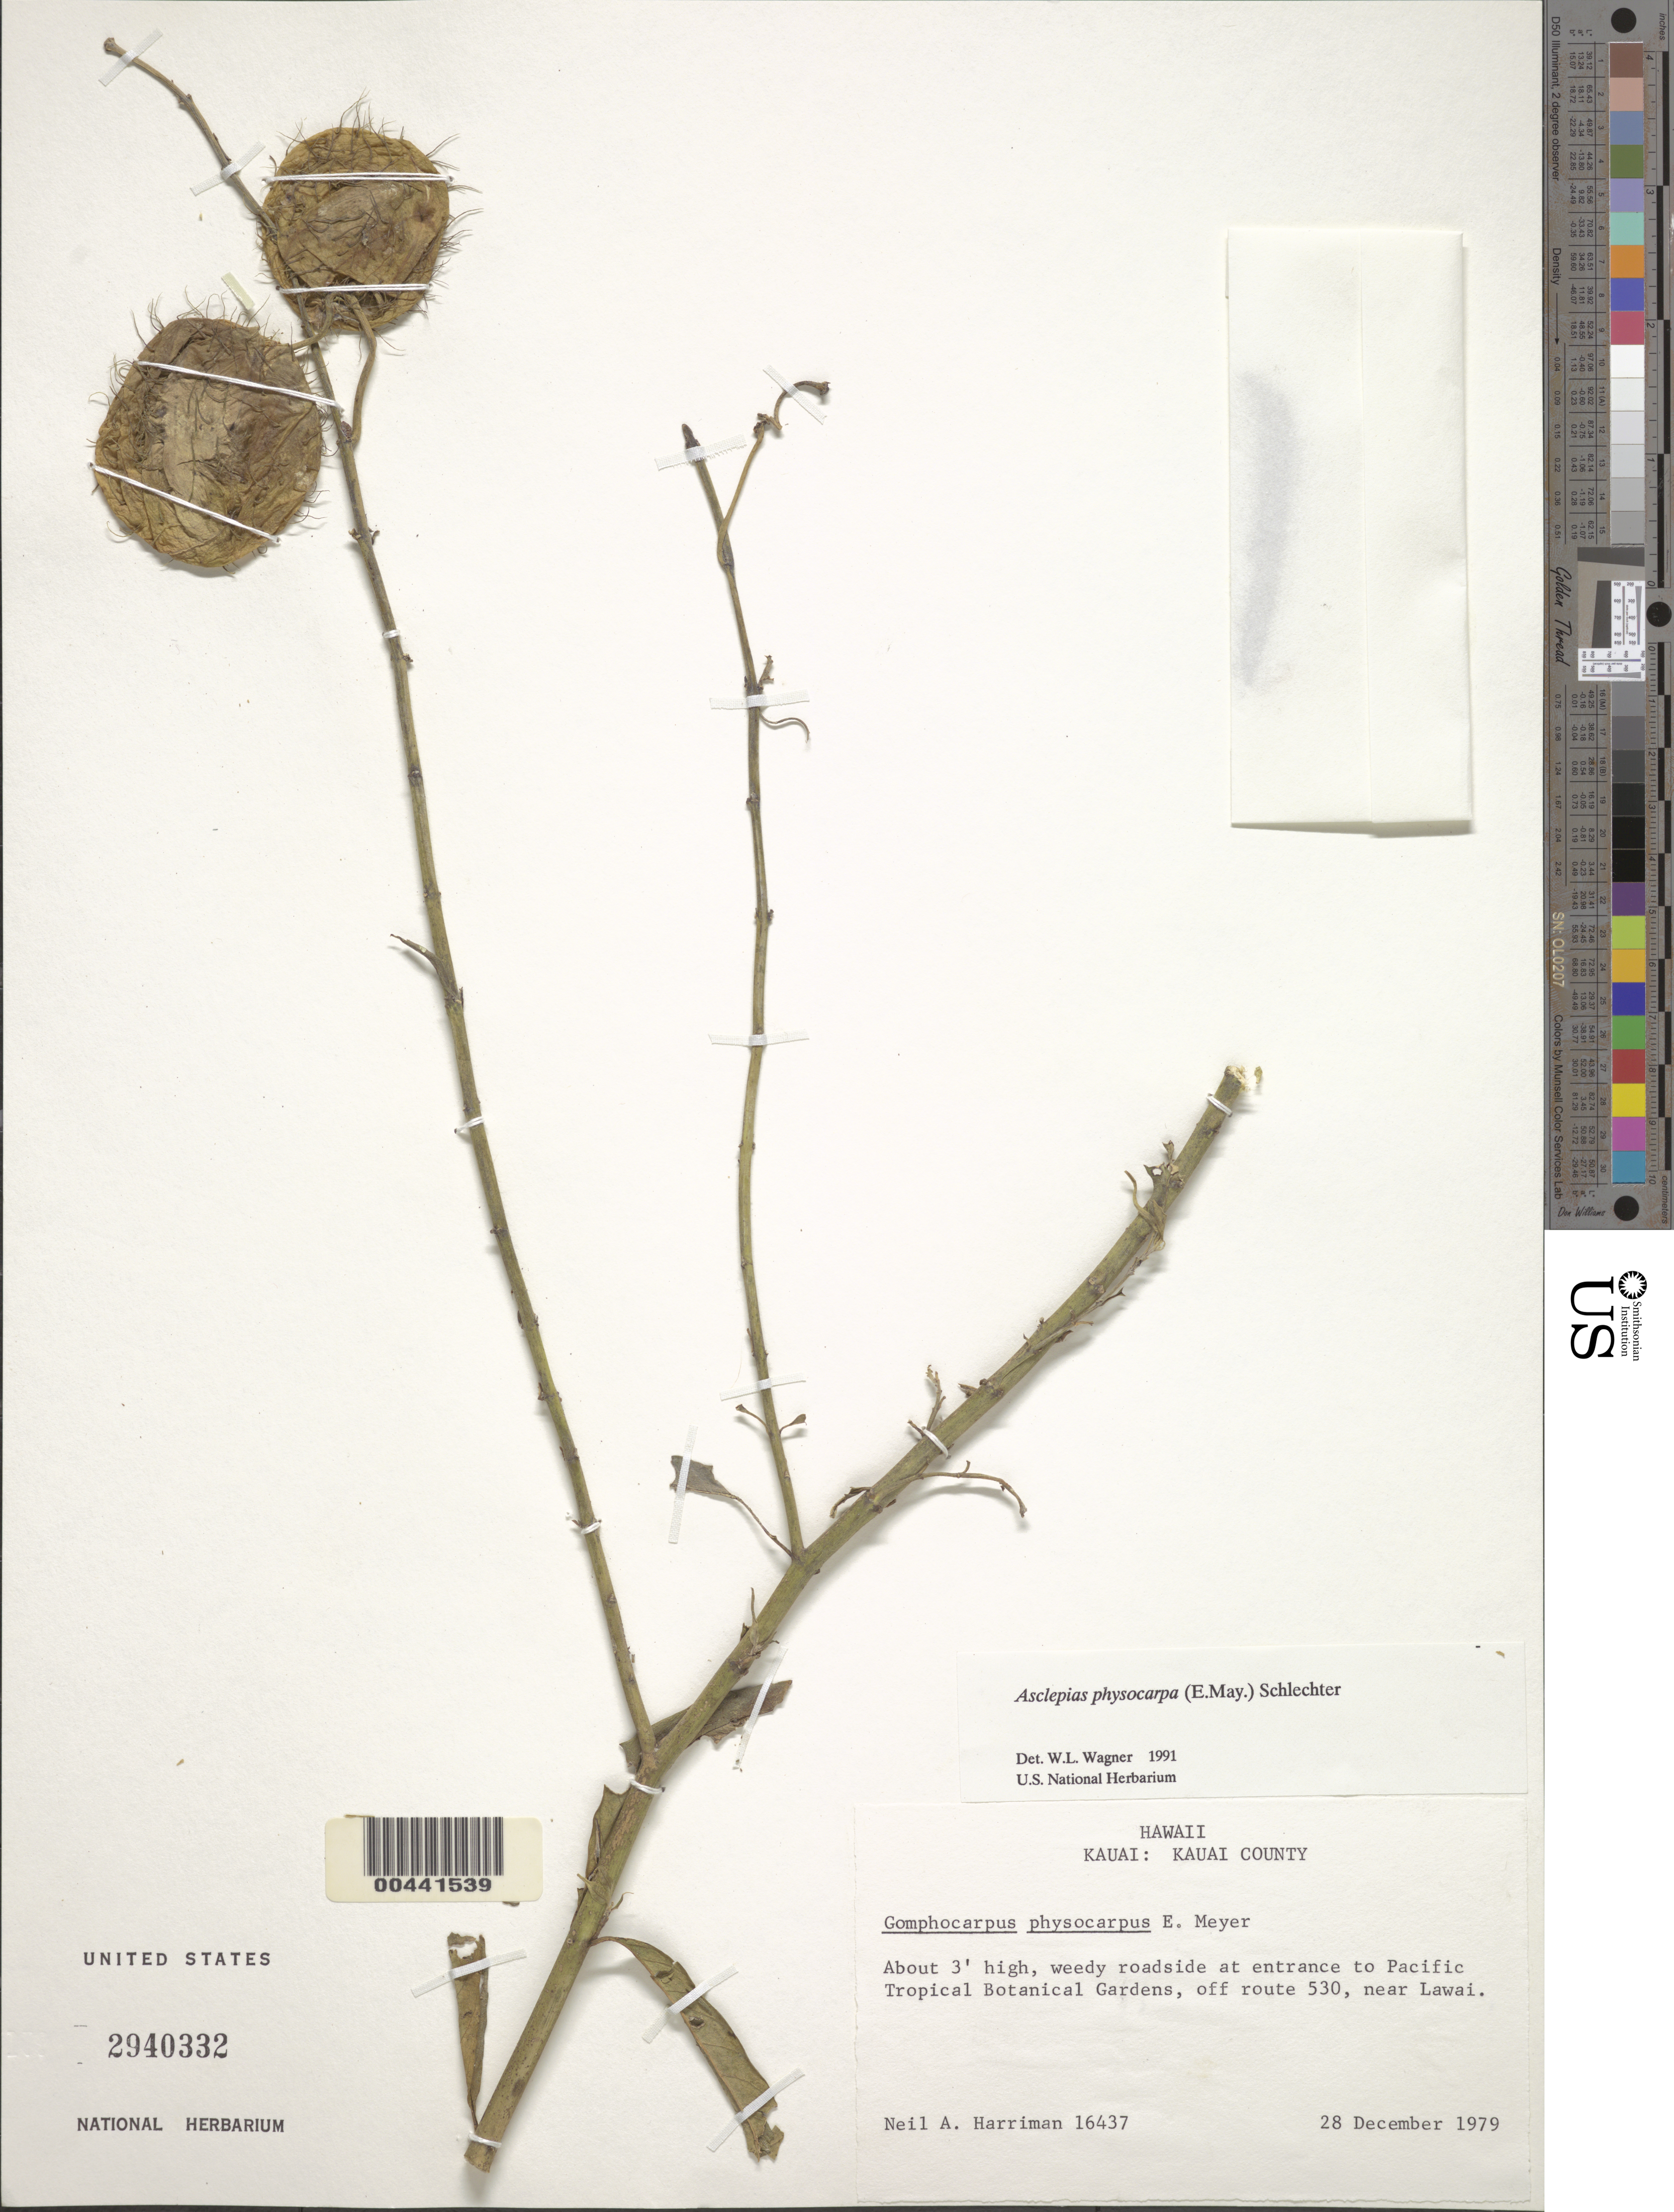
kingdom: Plantae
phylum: Tracheophyta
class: Magnoliopsida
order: Gentianales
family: Apocynaceae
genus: Asclepias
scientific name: Asclepias physocarpa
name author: (E. Mey.) Schltr.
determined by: Wagner, W. L., (BOT), Smithsonian Institution - National Museum of Natural History (UNITED STATES)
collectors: N. A. Harriman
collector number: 16437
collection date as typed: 28 Dec 1979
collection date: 1979-12-28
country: United States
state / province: Hawaii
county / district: Kauai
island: Kaua'i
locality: roadside at entrance to Pacific Tropical Botanical Gardens, off route 530, near Lawai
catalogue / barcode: US 2940332